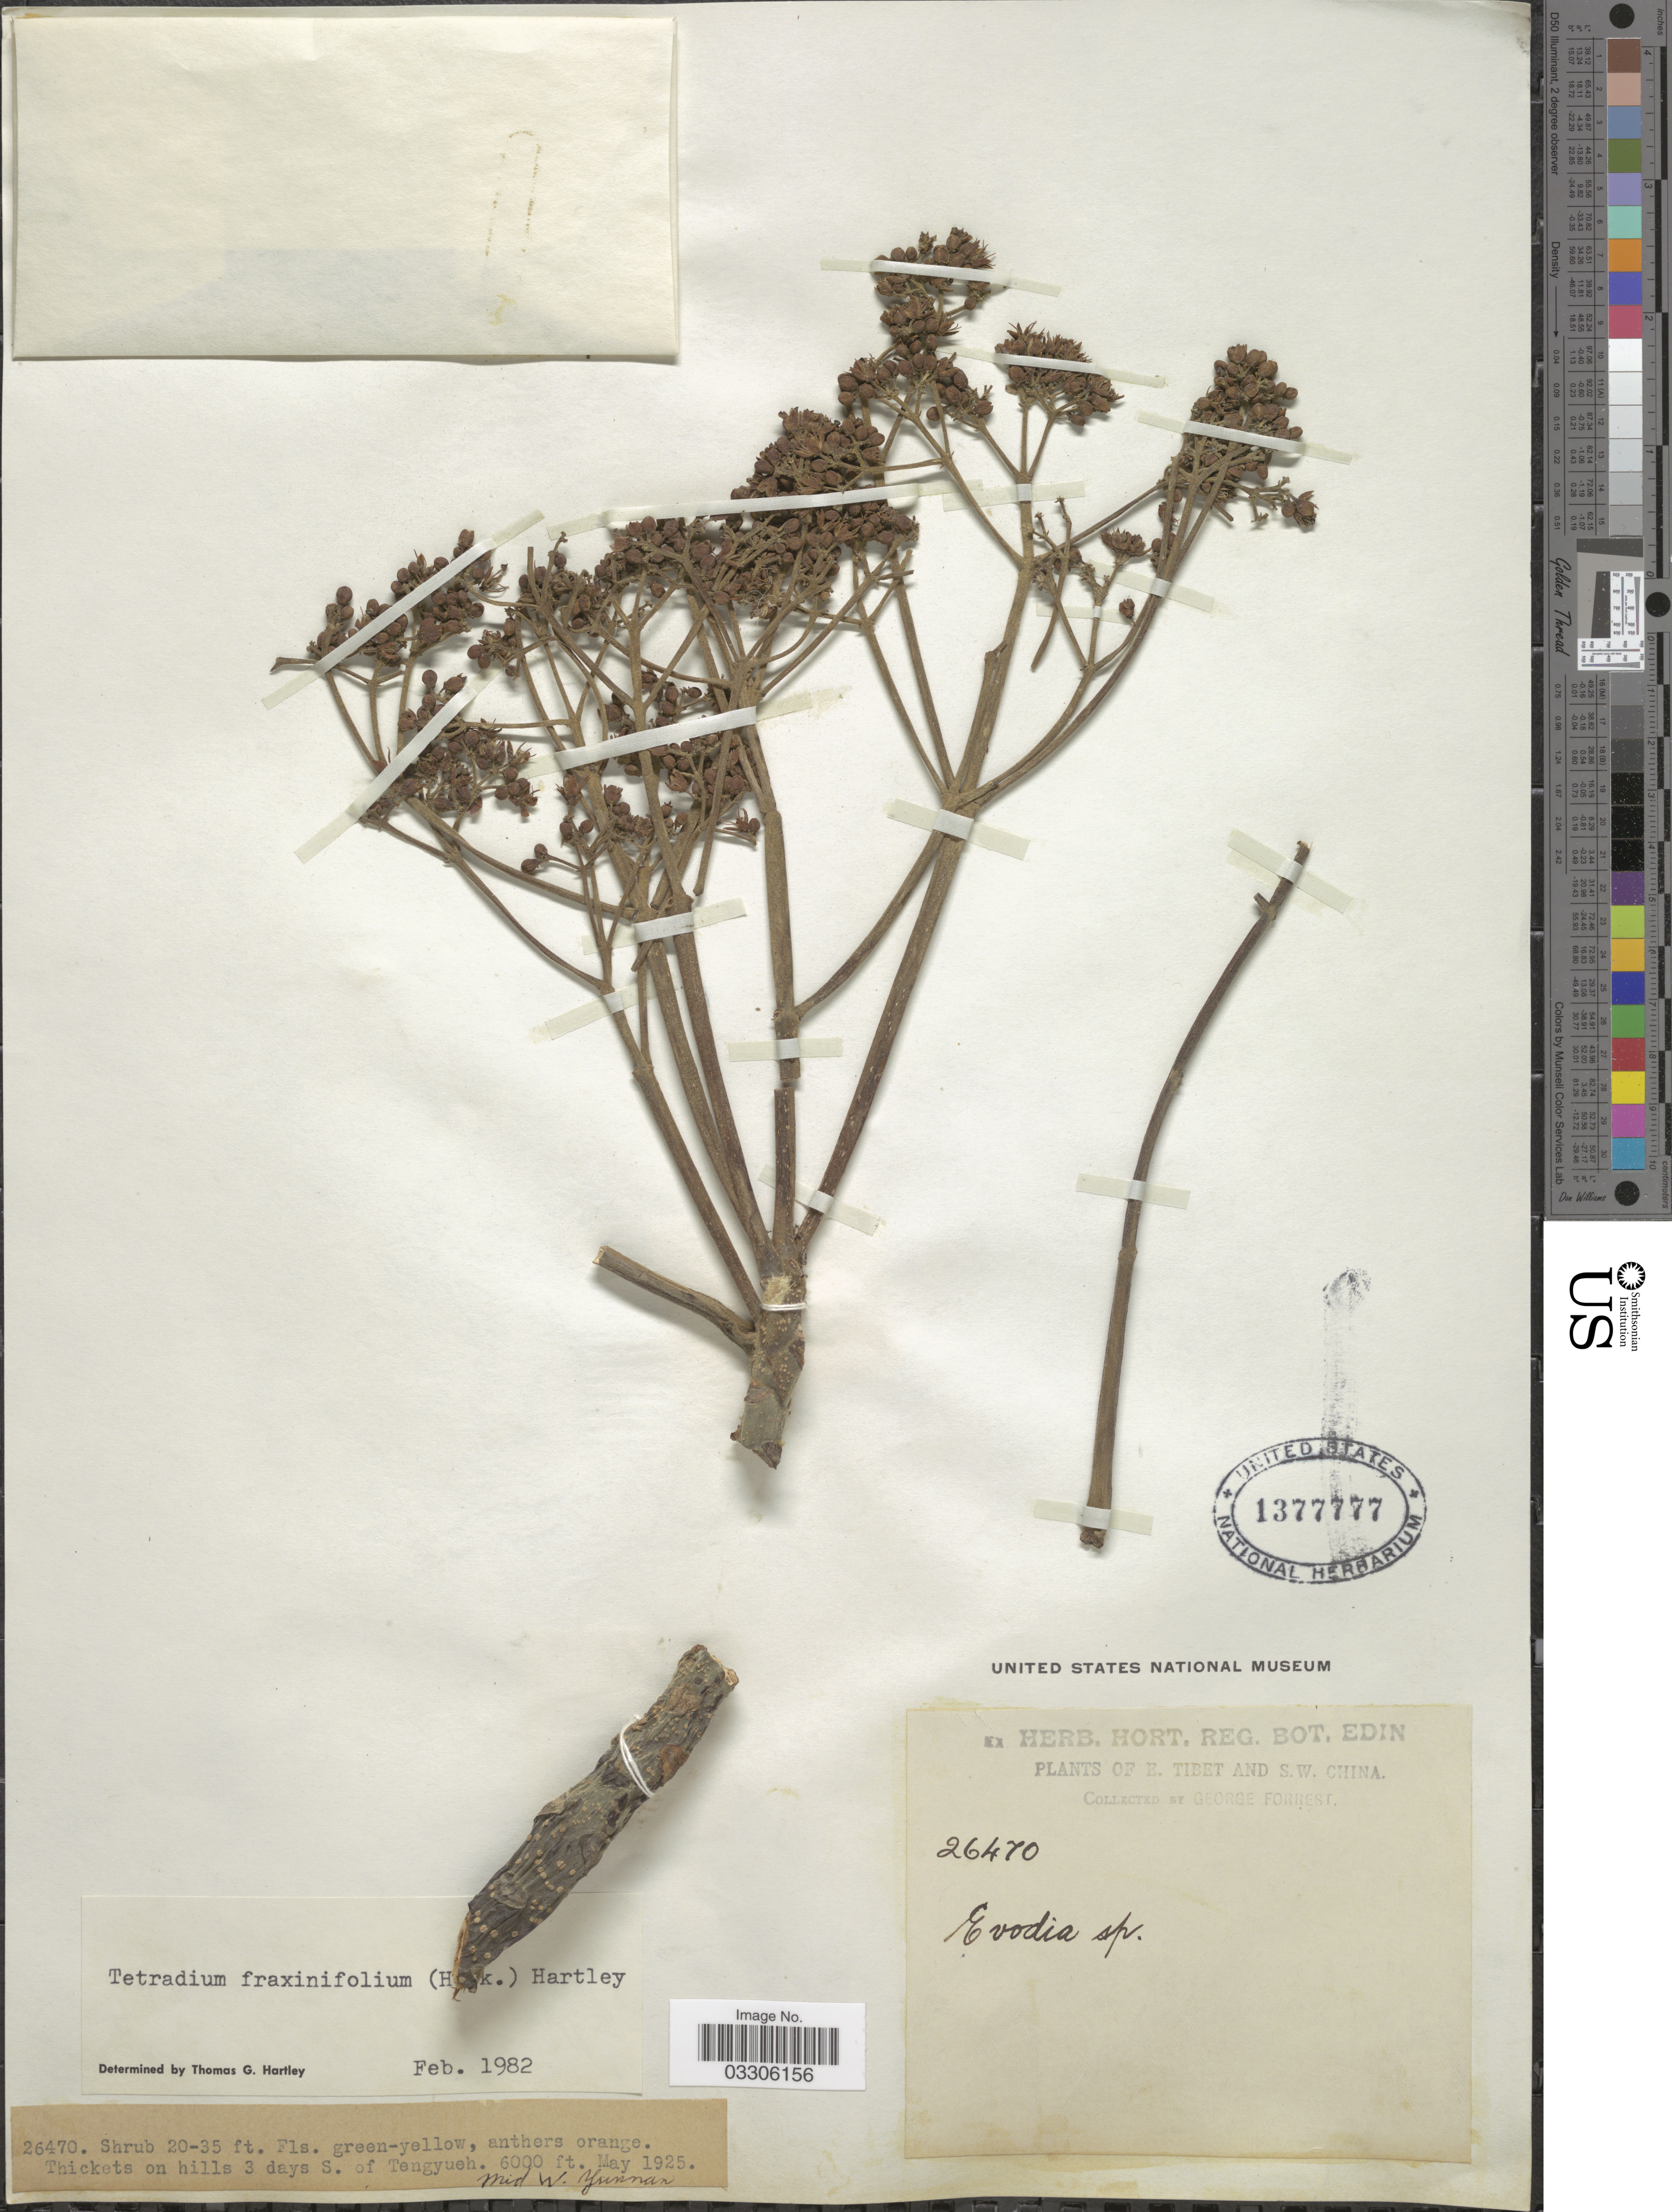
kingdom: Plantae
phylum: Tracheophyta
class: Magnoliopsida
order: Sapindales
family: Rutaceae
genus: Tetradium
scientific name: Tetradium fraxinifolium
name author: (Hook. f.) T.G. Hartley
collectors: G. Forrest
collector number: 26470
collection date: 1925-05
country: China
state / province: Yunnan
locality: Hills 3 days S. of Tengyueh. Mid W. Yunnan. E. Tibet and S. W. China.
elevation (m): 1829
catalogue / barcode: US 1377777